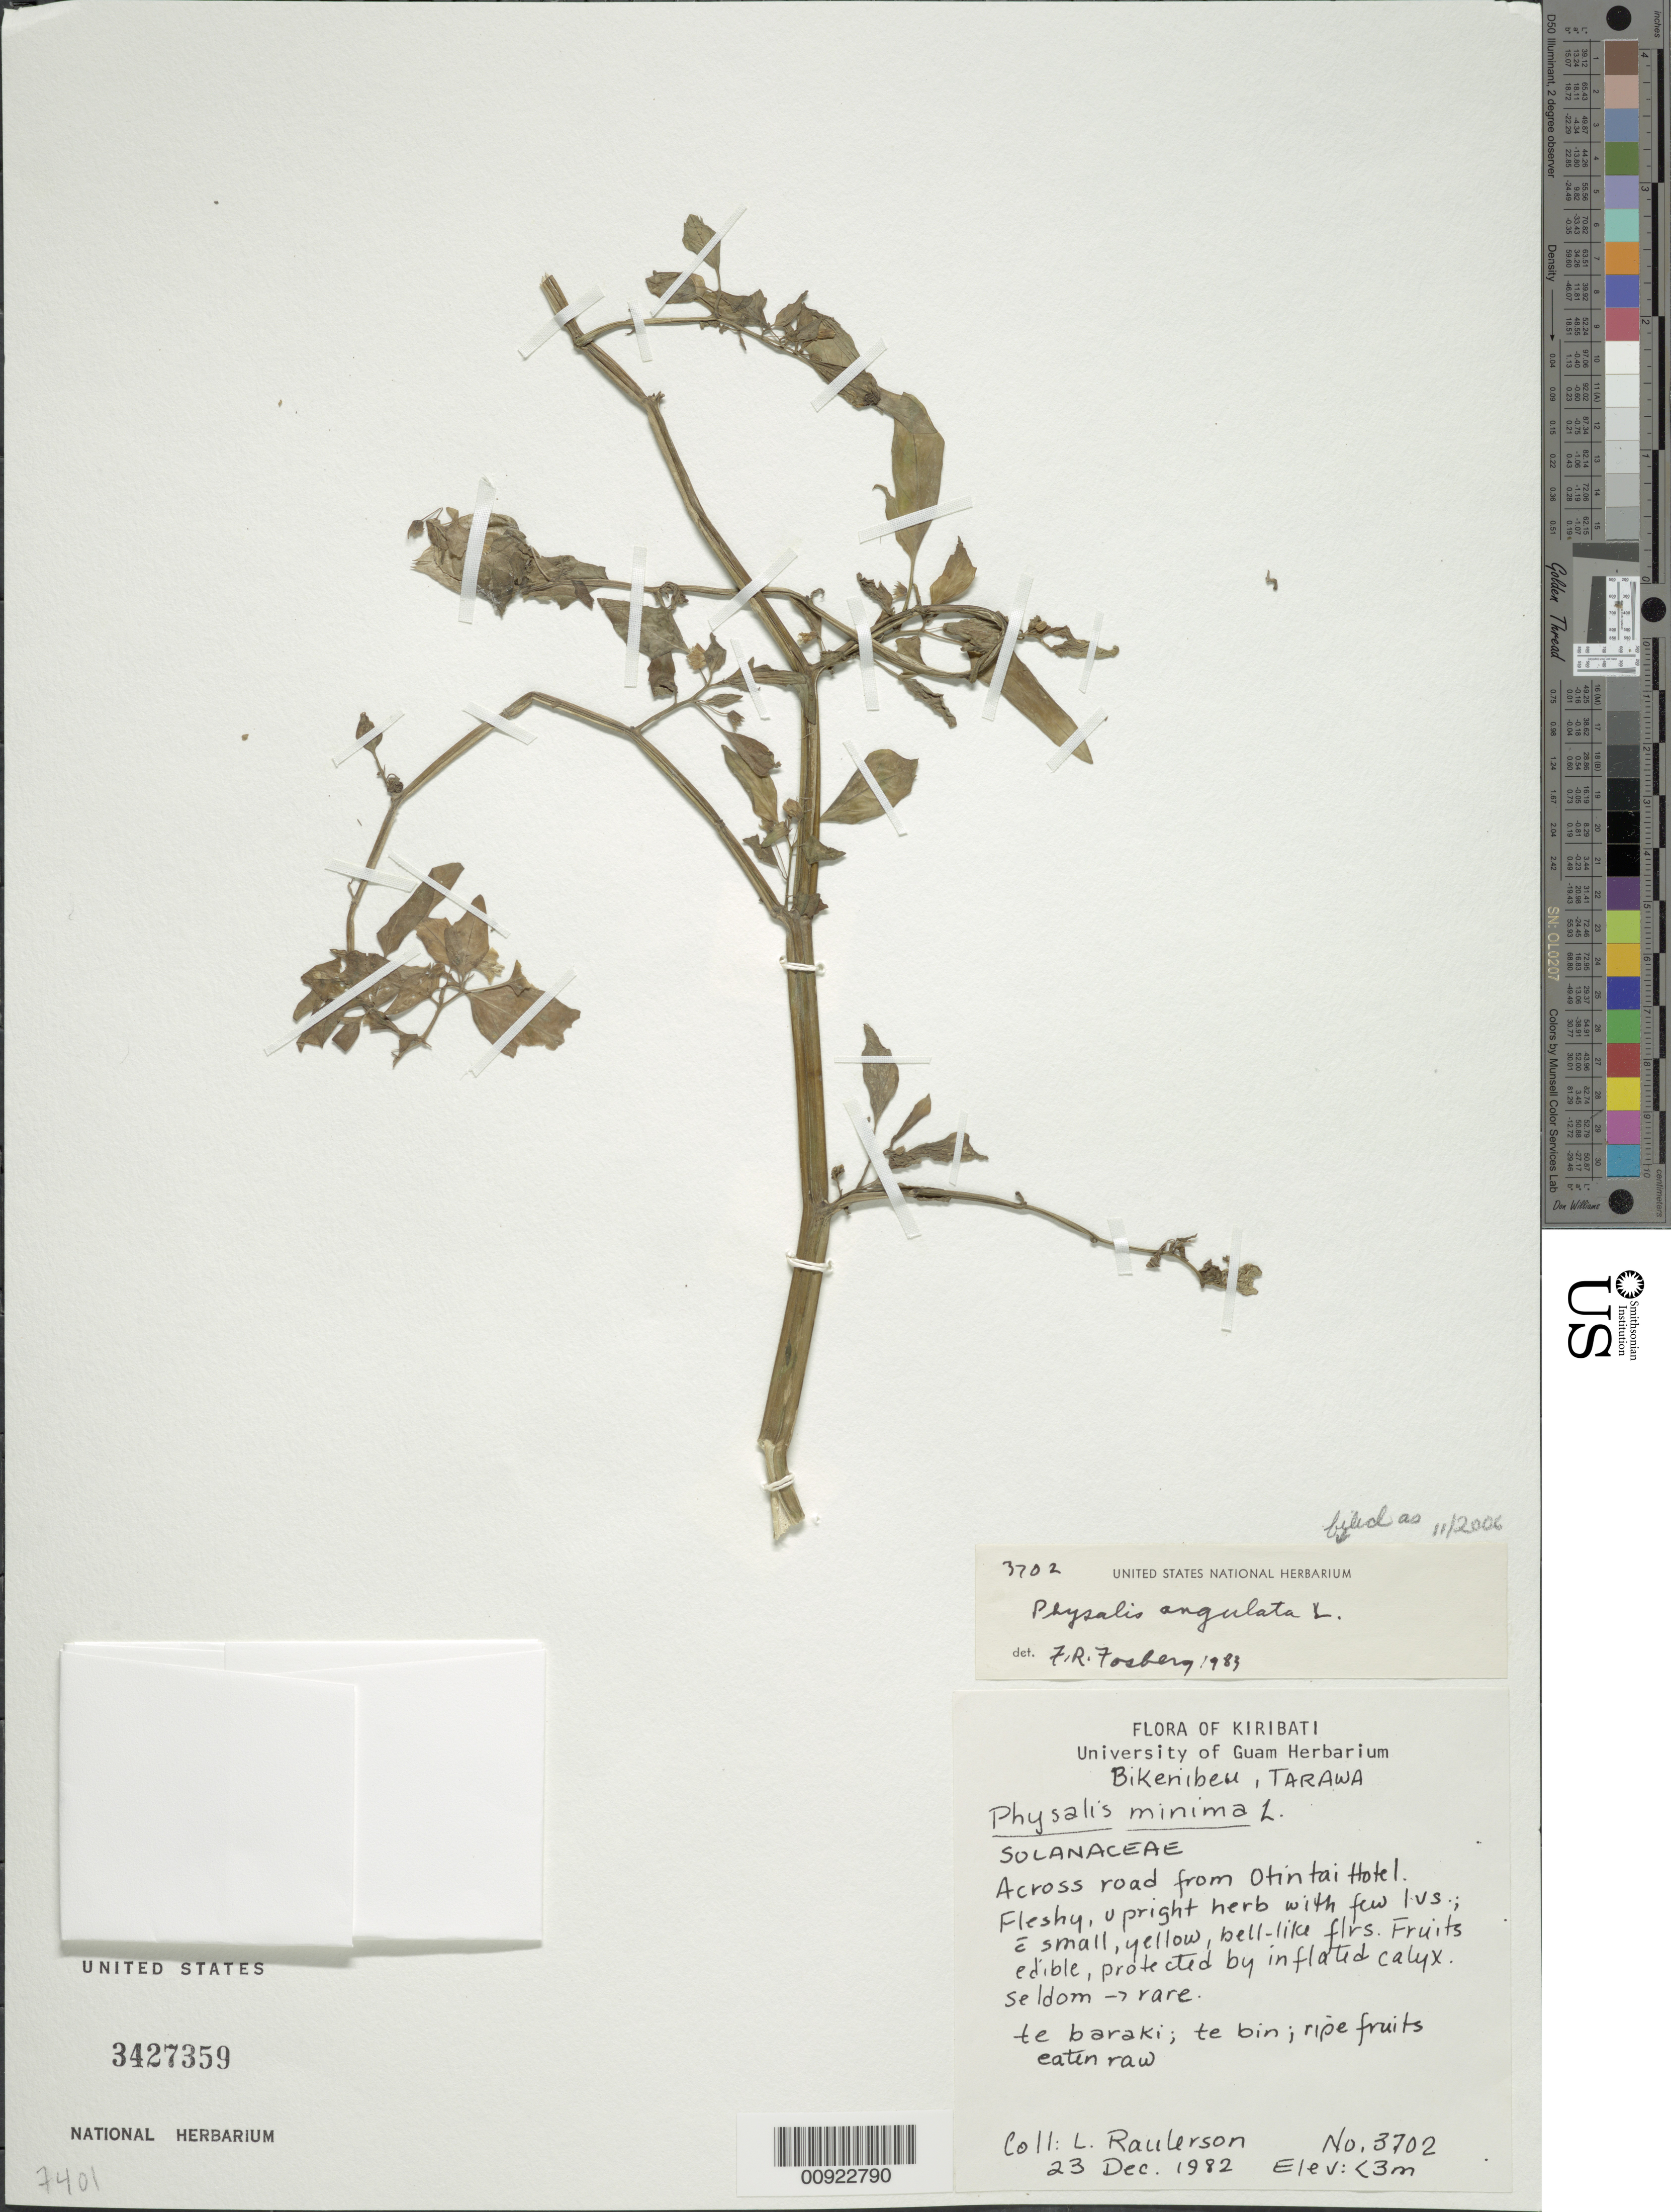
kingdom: Plantae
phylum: Tracheophyta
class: Magnoliopsida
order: Solanales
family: Solanaceae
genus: Physalis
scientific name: Physalis angulata var. angulata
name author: L.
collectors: L. Raulerson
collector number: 3702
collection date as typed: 23 Dec 1982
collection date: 1982-12-23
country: Kiribati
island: Tarawa Atoll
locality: Bikenibeu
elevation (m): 3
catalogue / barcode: US 3427359